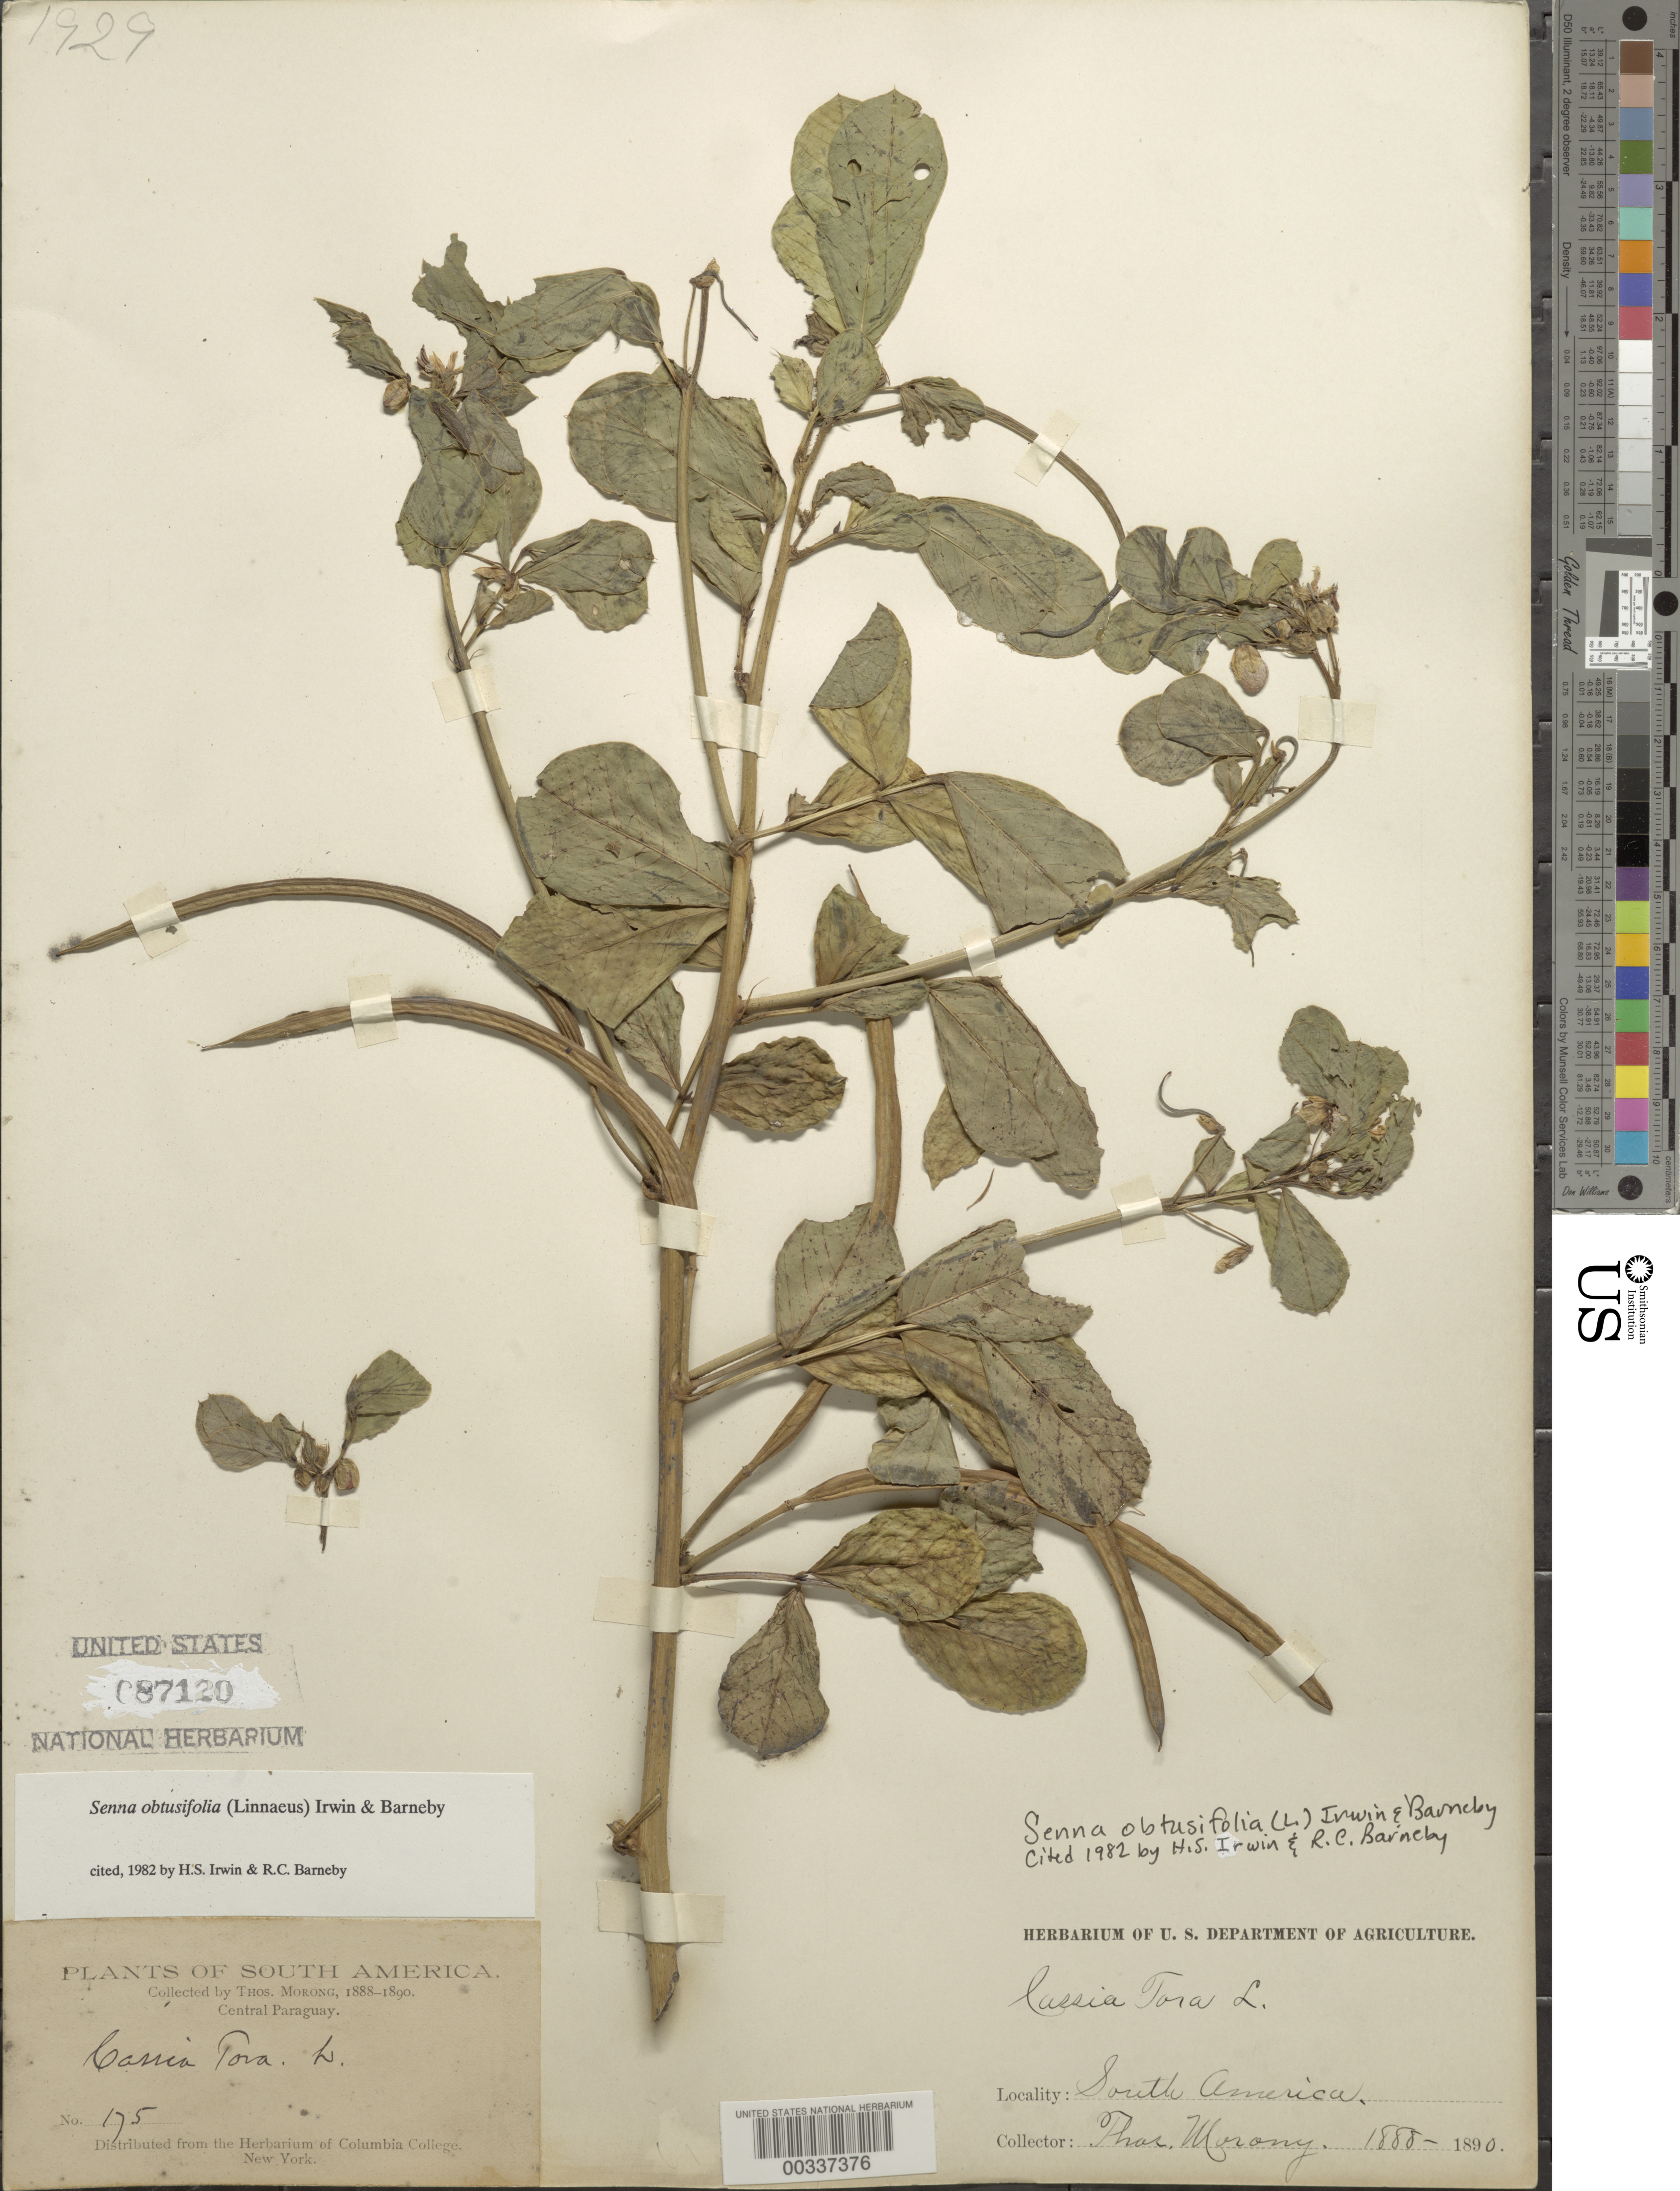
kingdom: Plantae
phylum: Tracheophyta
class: Magnoliopsida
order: Fabales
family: Fabaceae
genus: Senna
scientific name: Senna obtusifolia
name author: (L.) H.S. Irwin & Barneby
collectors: T. Morong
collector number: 175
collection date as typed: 1888 to -- -- 1890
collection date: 1888/1890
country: Paraguay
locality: Central paraguay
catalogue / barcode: US 87120